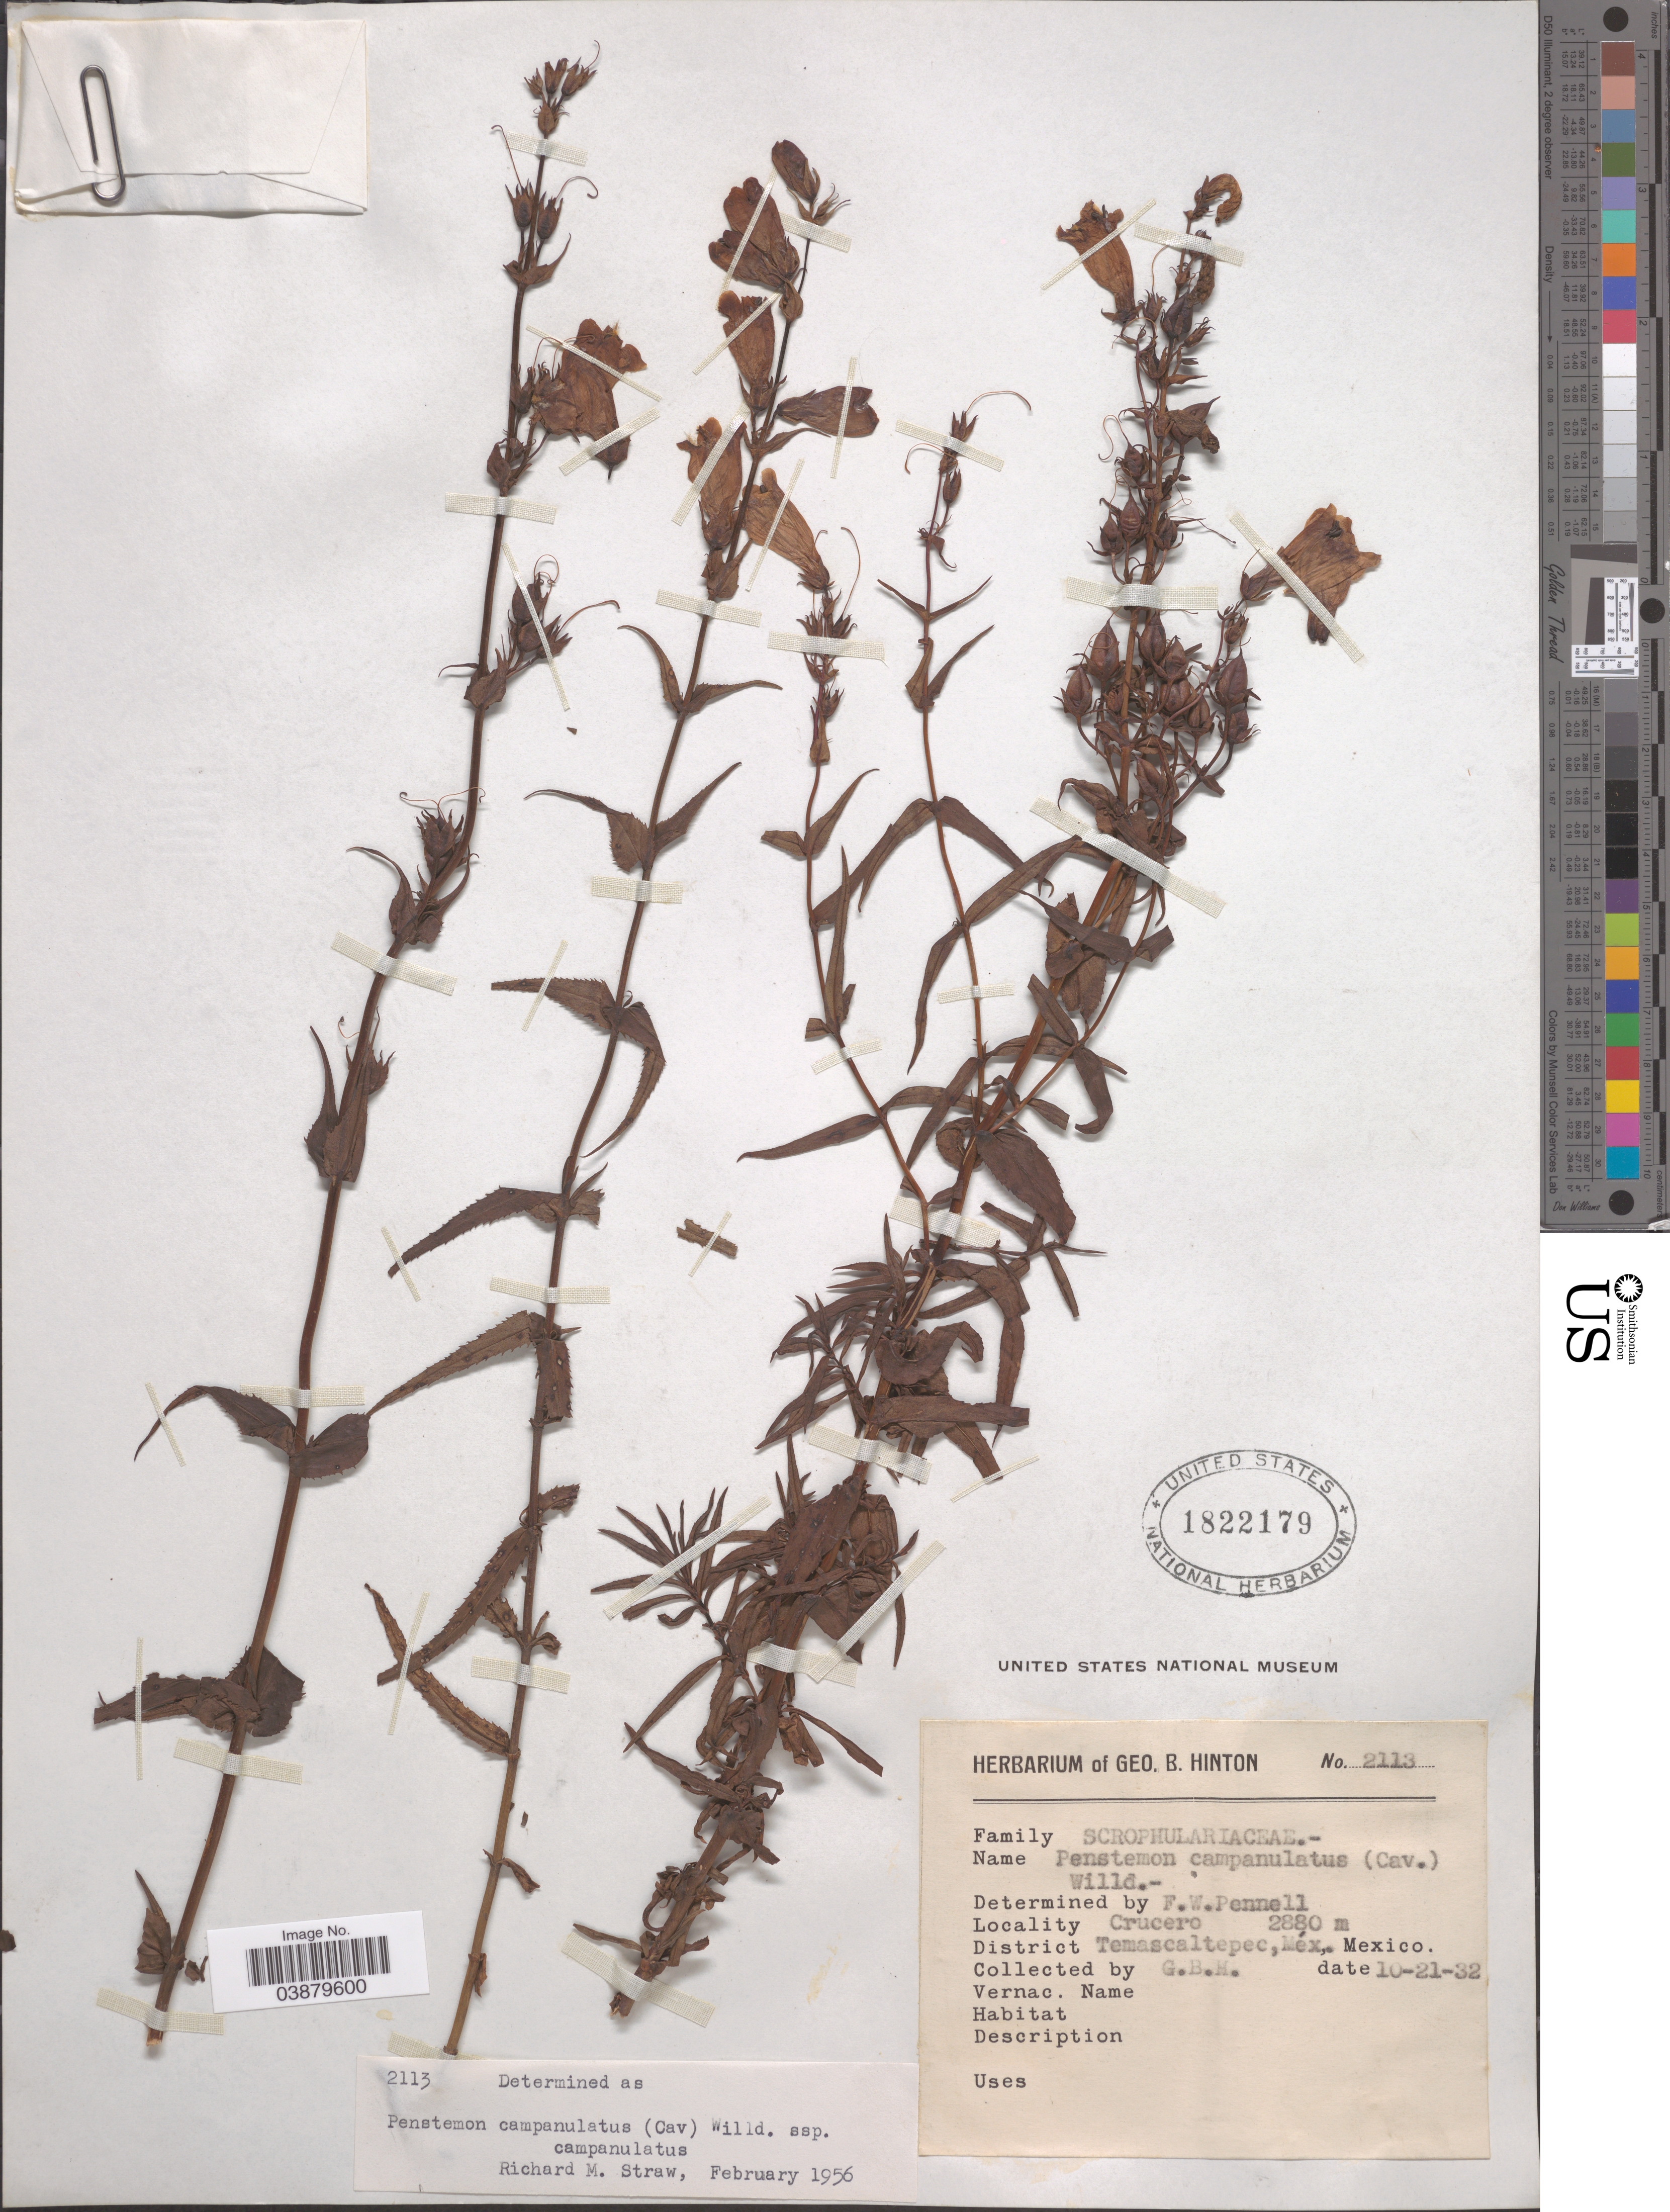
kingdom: Plantae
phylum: Tracheophyta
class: Magnoliopsida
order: Lamiales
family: Plantaginaceae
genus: Penstemon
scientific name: Penstemon campanulatus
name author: (Cav.) Willd.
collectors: G. B. Hinton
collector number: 2113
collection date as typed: Transcribed d/m/y: 21/10/32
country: Mexico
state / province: México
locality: Crucero. District Temascaltepec.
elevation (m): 2880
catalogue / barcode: US 1822179